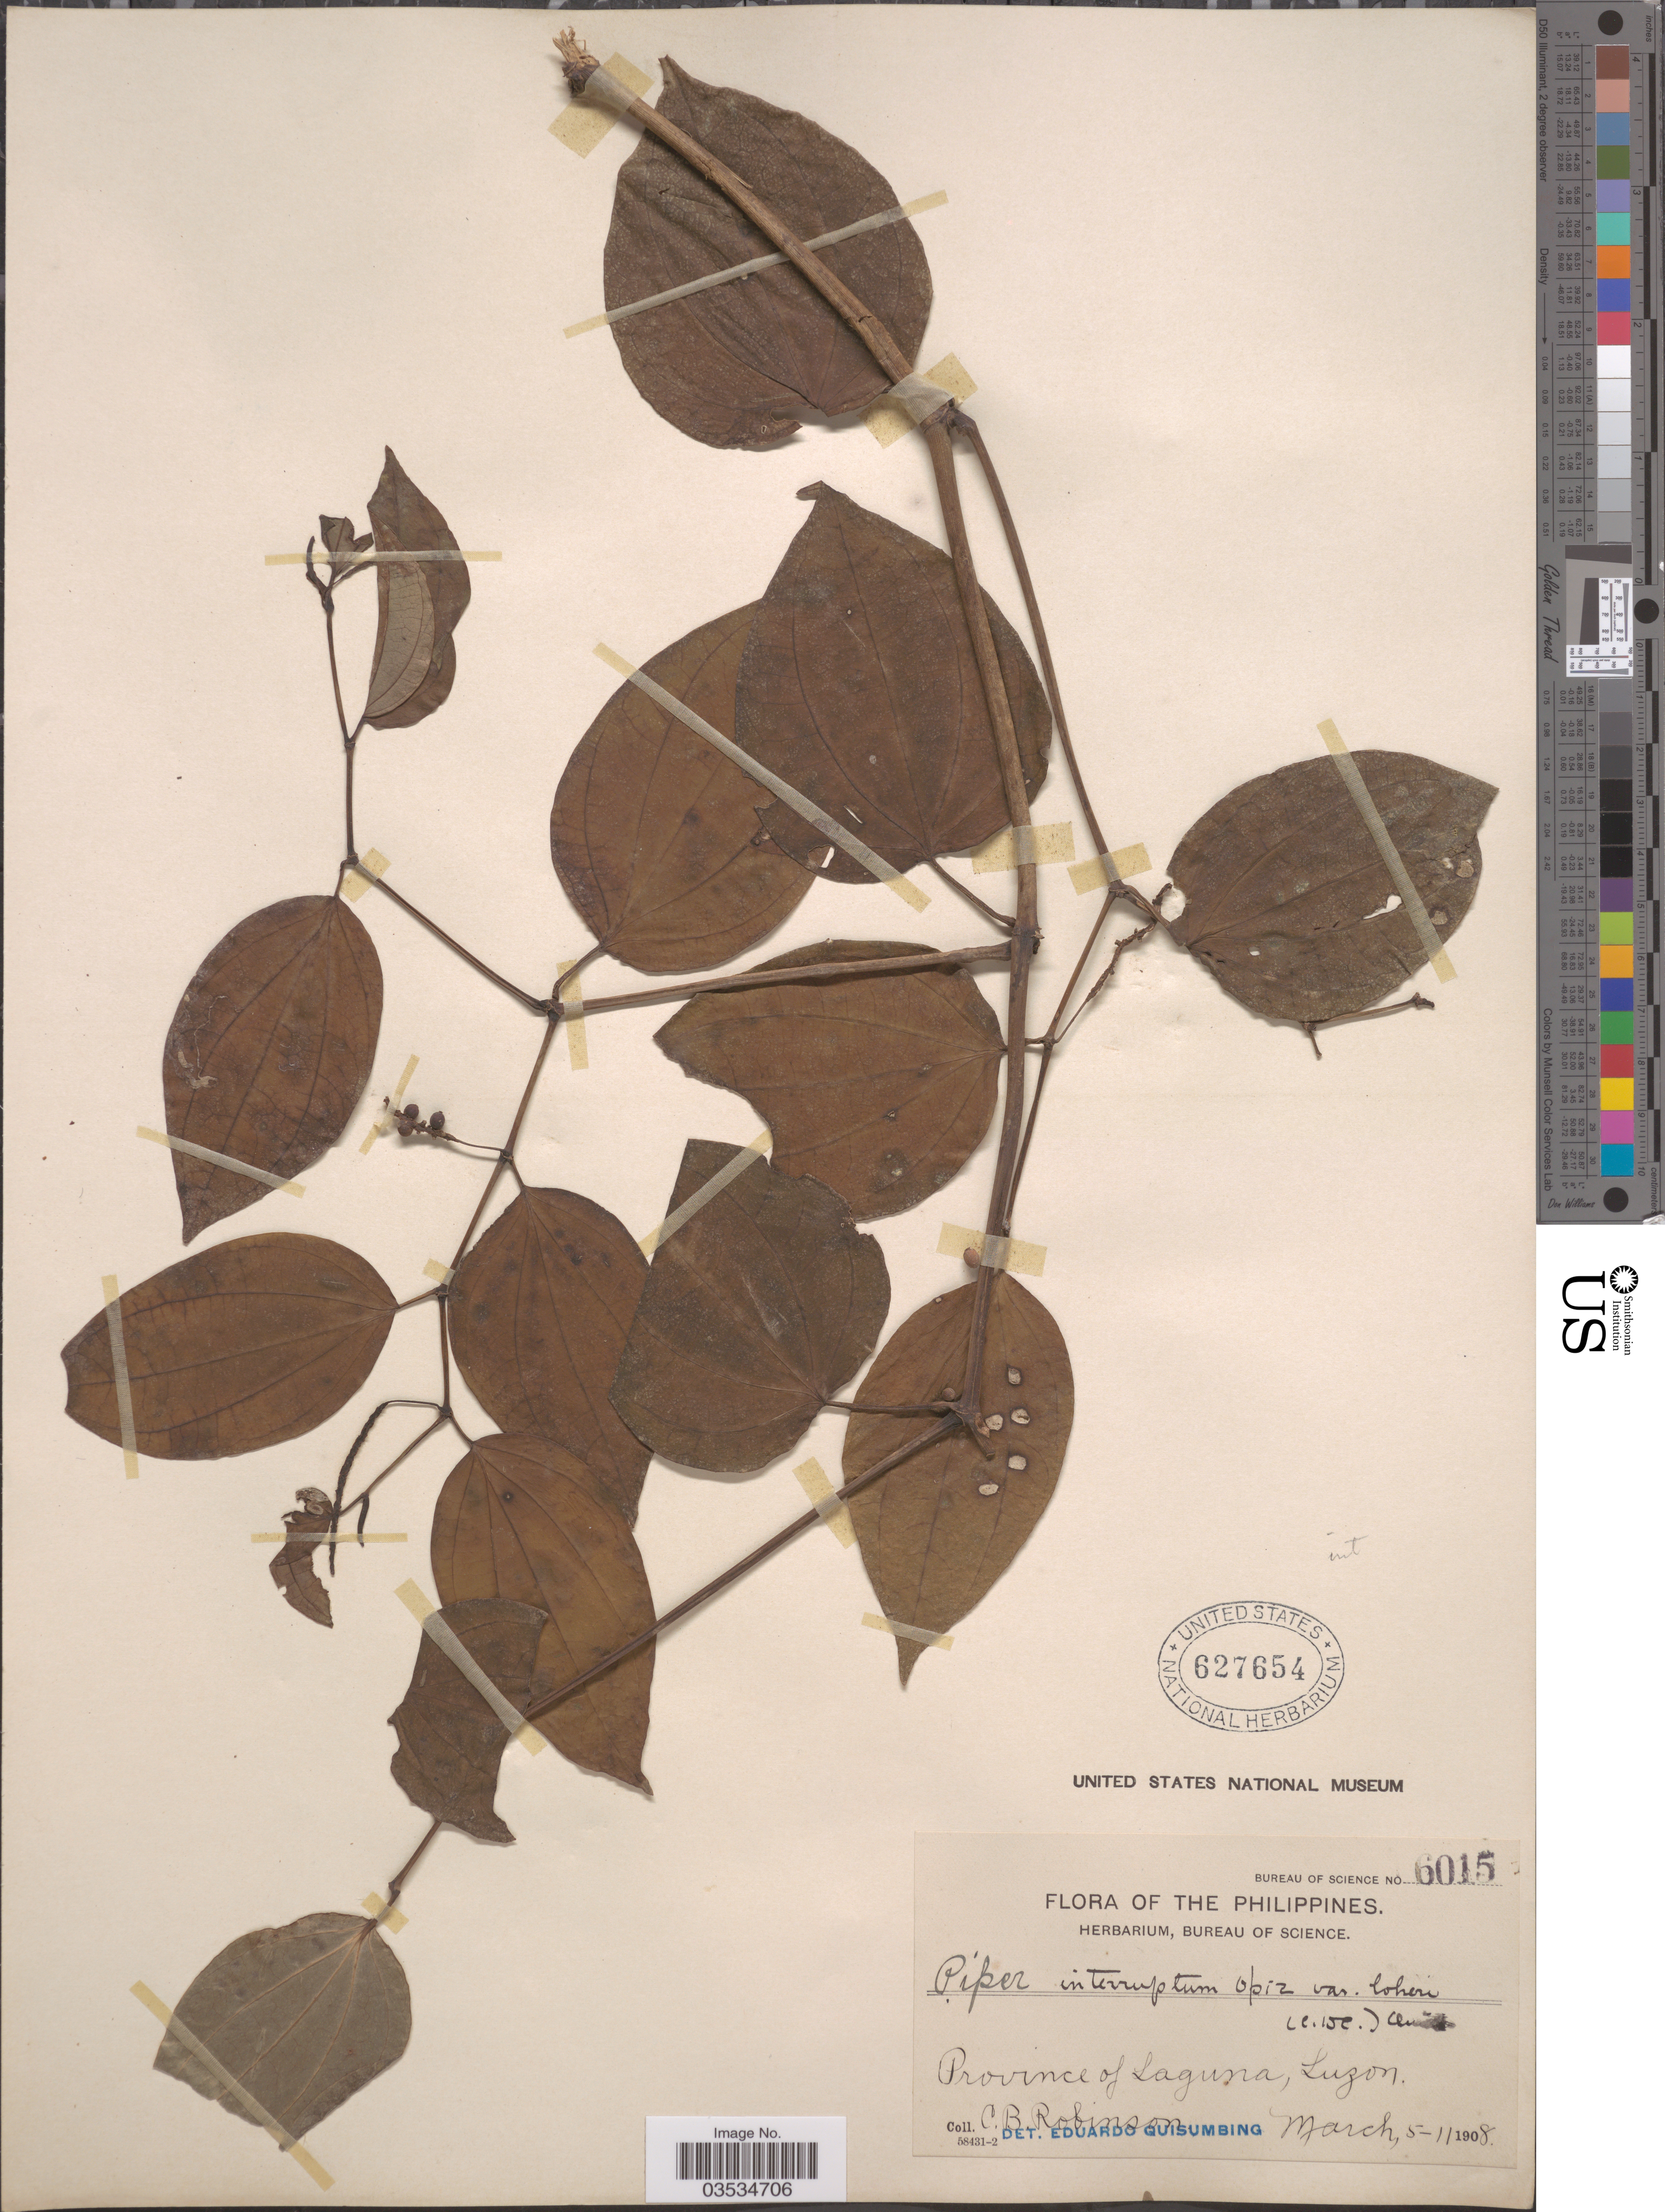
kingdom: Plantae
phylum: Tracheophyta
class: Magnoliopsida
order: Piperales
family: Piperaceae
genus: Piper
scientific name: Piper interruptum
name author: Opiz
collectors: C. Robinson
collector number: Bureau of Science 6015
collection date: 1908-03-05/1908-03-11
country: Philippines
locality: Province of Laguna, Luzon.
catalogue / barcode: US 627654